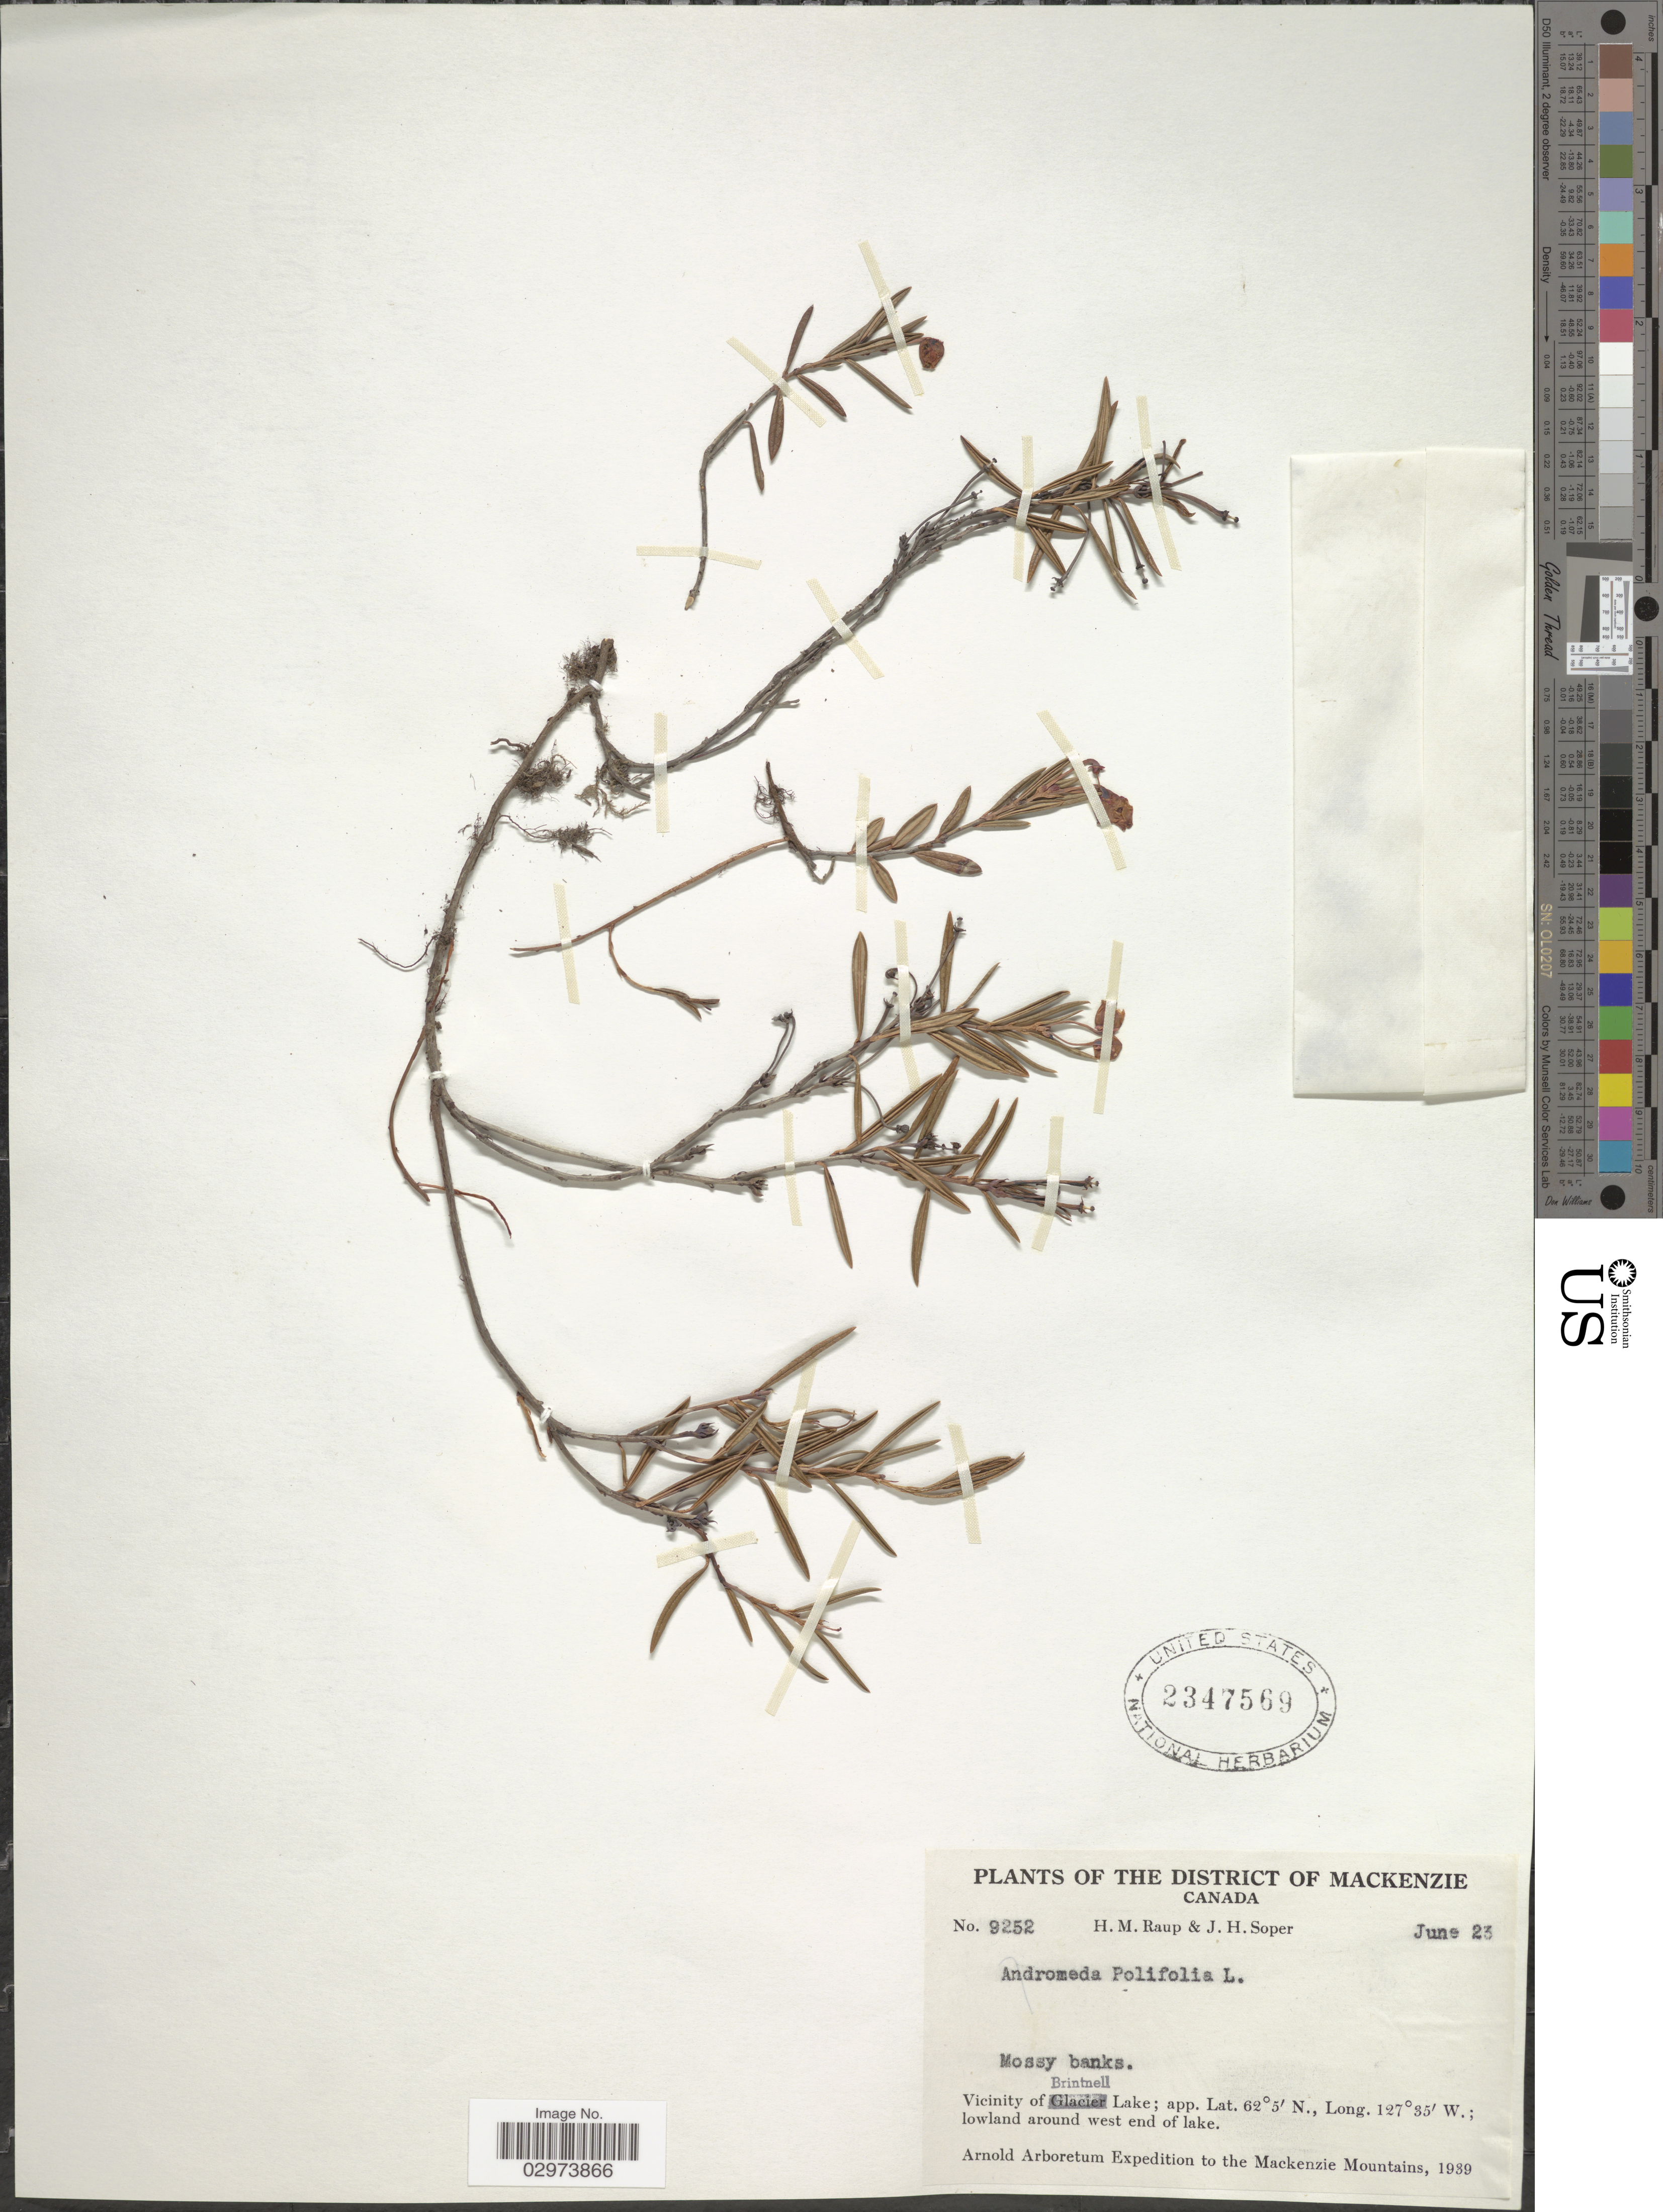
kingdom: Plantae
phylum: Tracheophyta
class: Magnoliopsida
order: Ericales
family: Ericaceae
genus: Andromeda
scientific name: Andromeda polifolia var. latifolia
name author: Aiton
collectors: H. Raup & J. H. Soper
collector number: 9252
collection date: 1939-06-23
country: Canada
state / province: British Columbia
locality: District of Mackenzie. Vicinity of Brintnell Lake; lowland around west end of lake.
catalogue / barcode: US 2347569